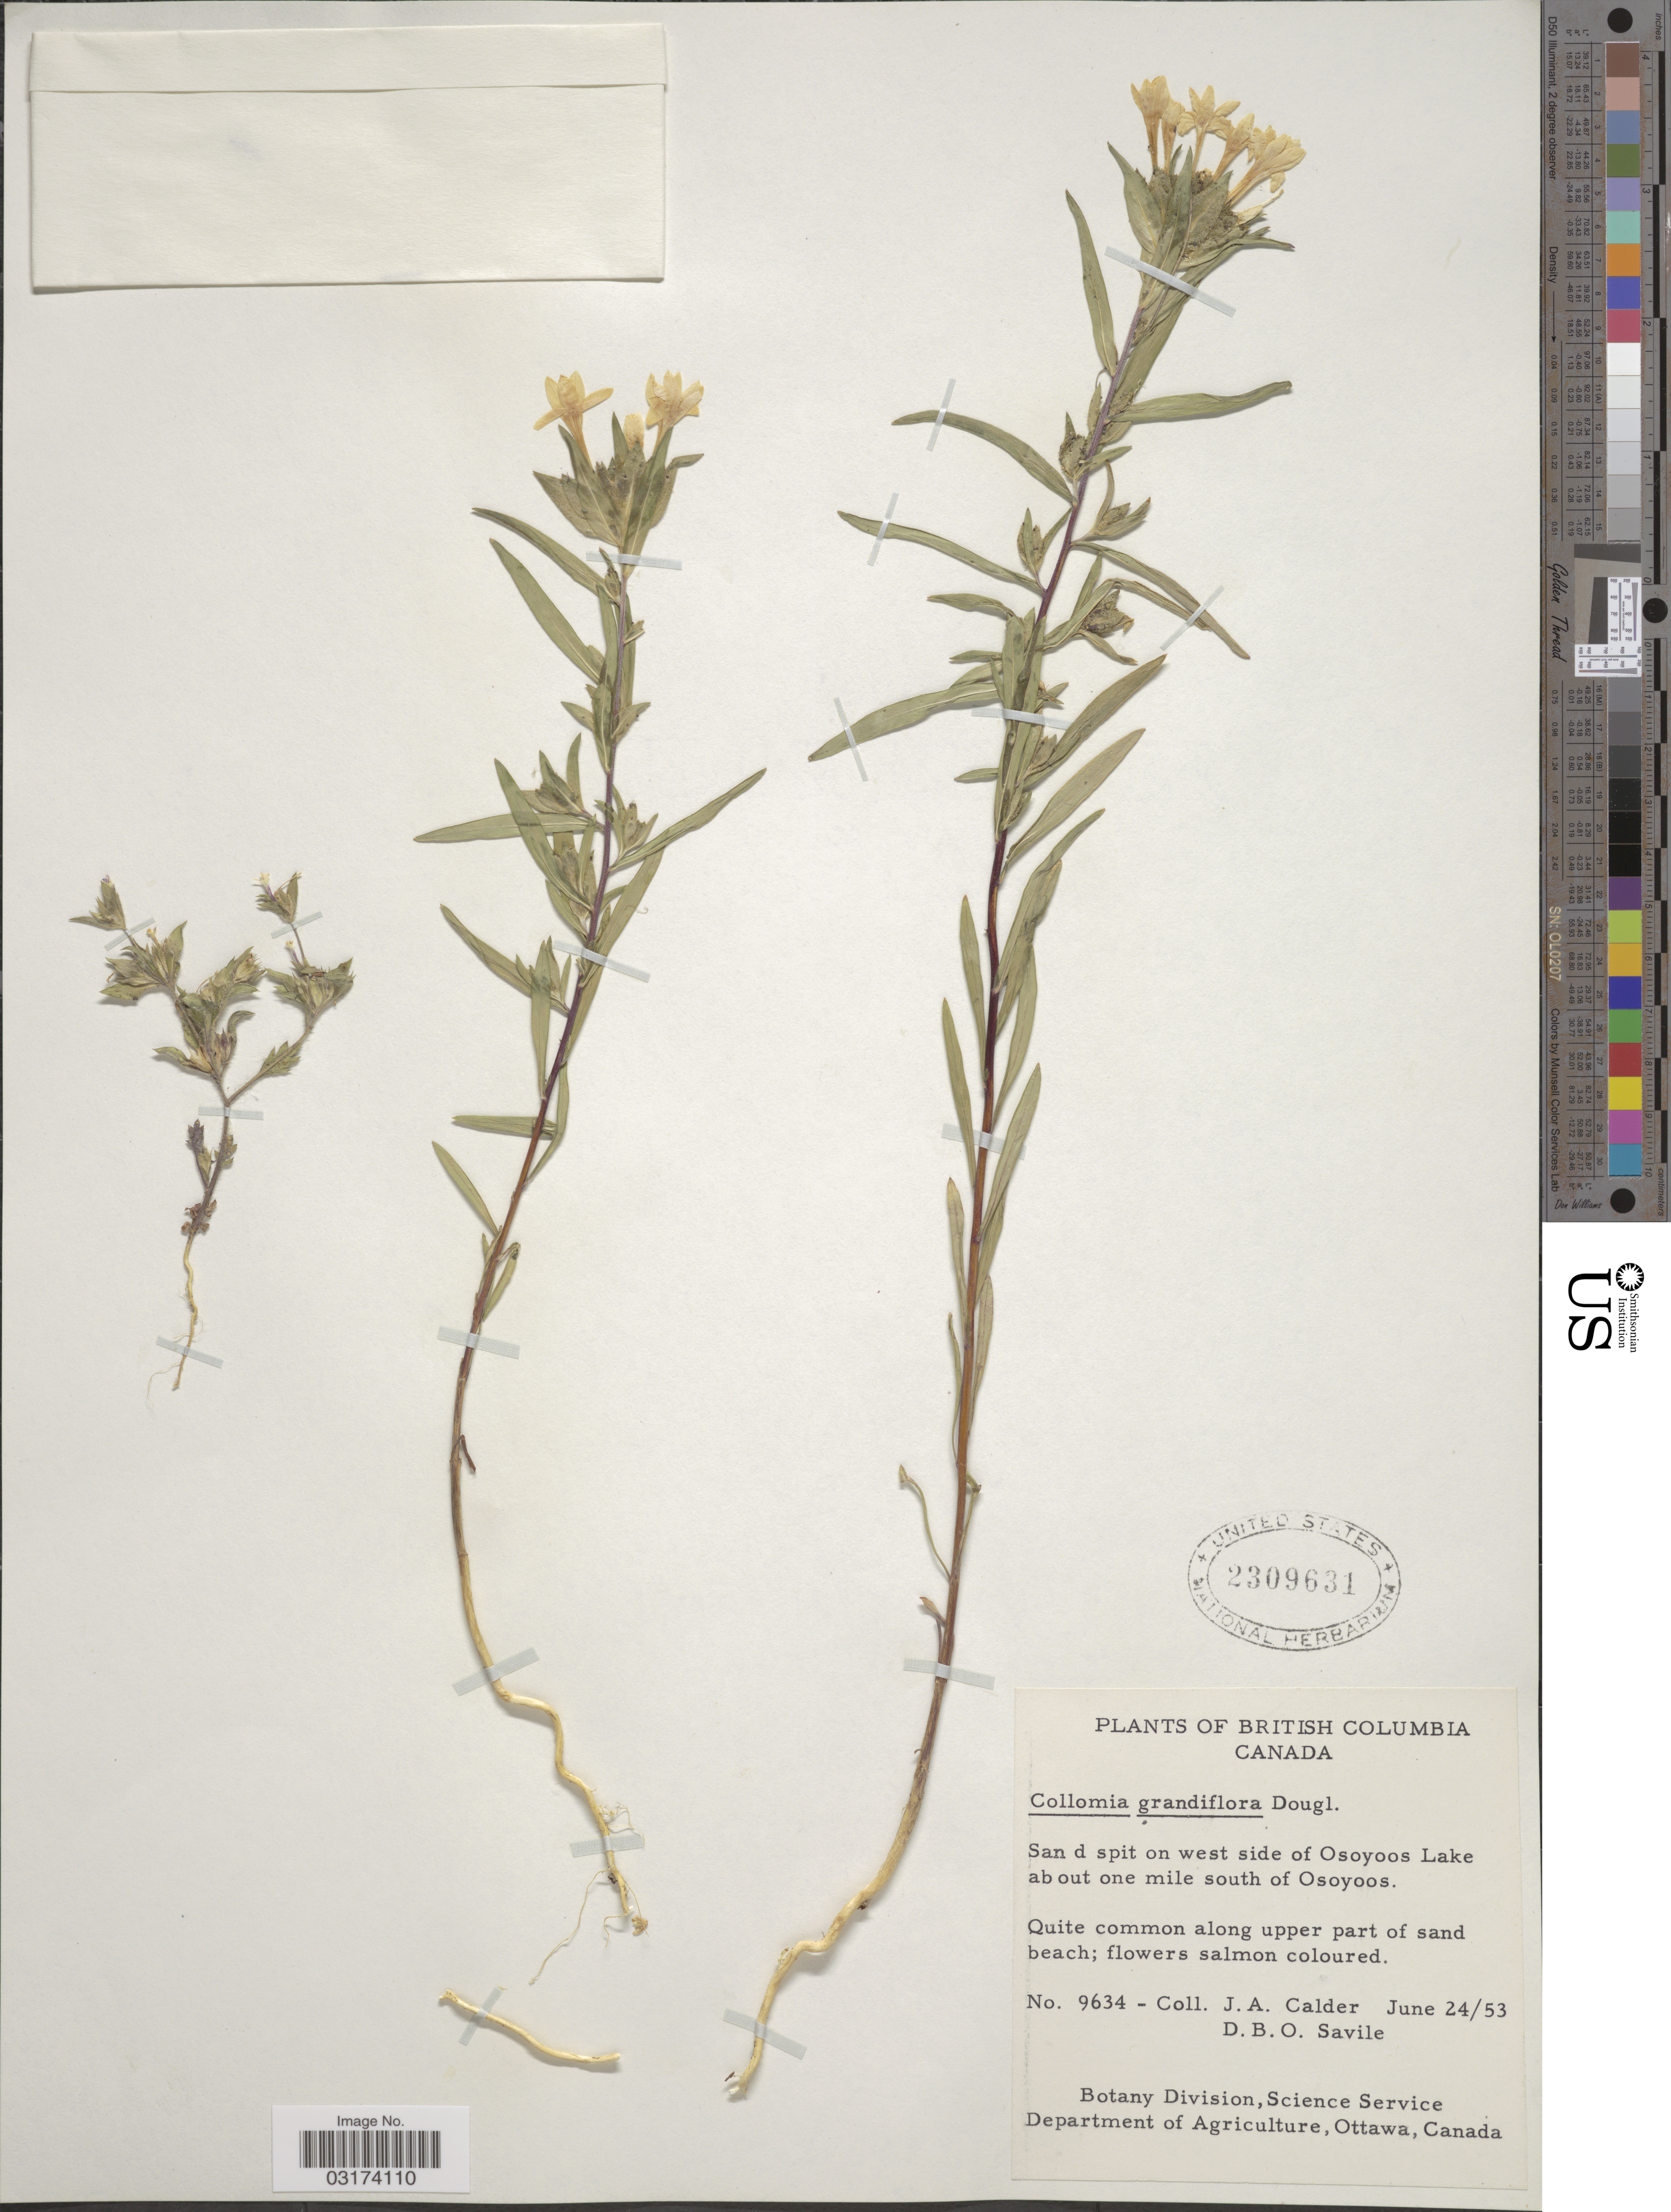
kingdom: Plantae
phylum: Tracheophyta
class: Magnoliopsida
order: Ericales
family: Polemoniaceae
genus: Collomia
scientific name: Collomia grandiflora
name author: Douglas ex Lindl.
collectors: J. A. Calder & D. Savile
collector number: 9634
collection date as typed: Transcribed d/m/y: 24/6/35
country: Canada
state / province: British Columbia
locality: Sand pit on west side of Osoyoos Lake about one mile south of Osoyoos.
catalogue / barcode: US 2309631